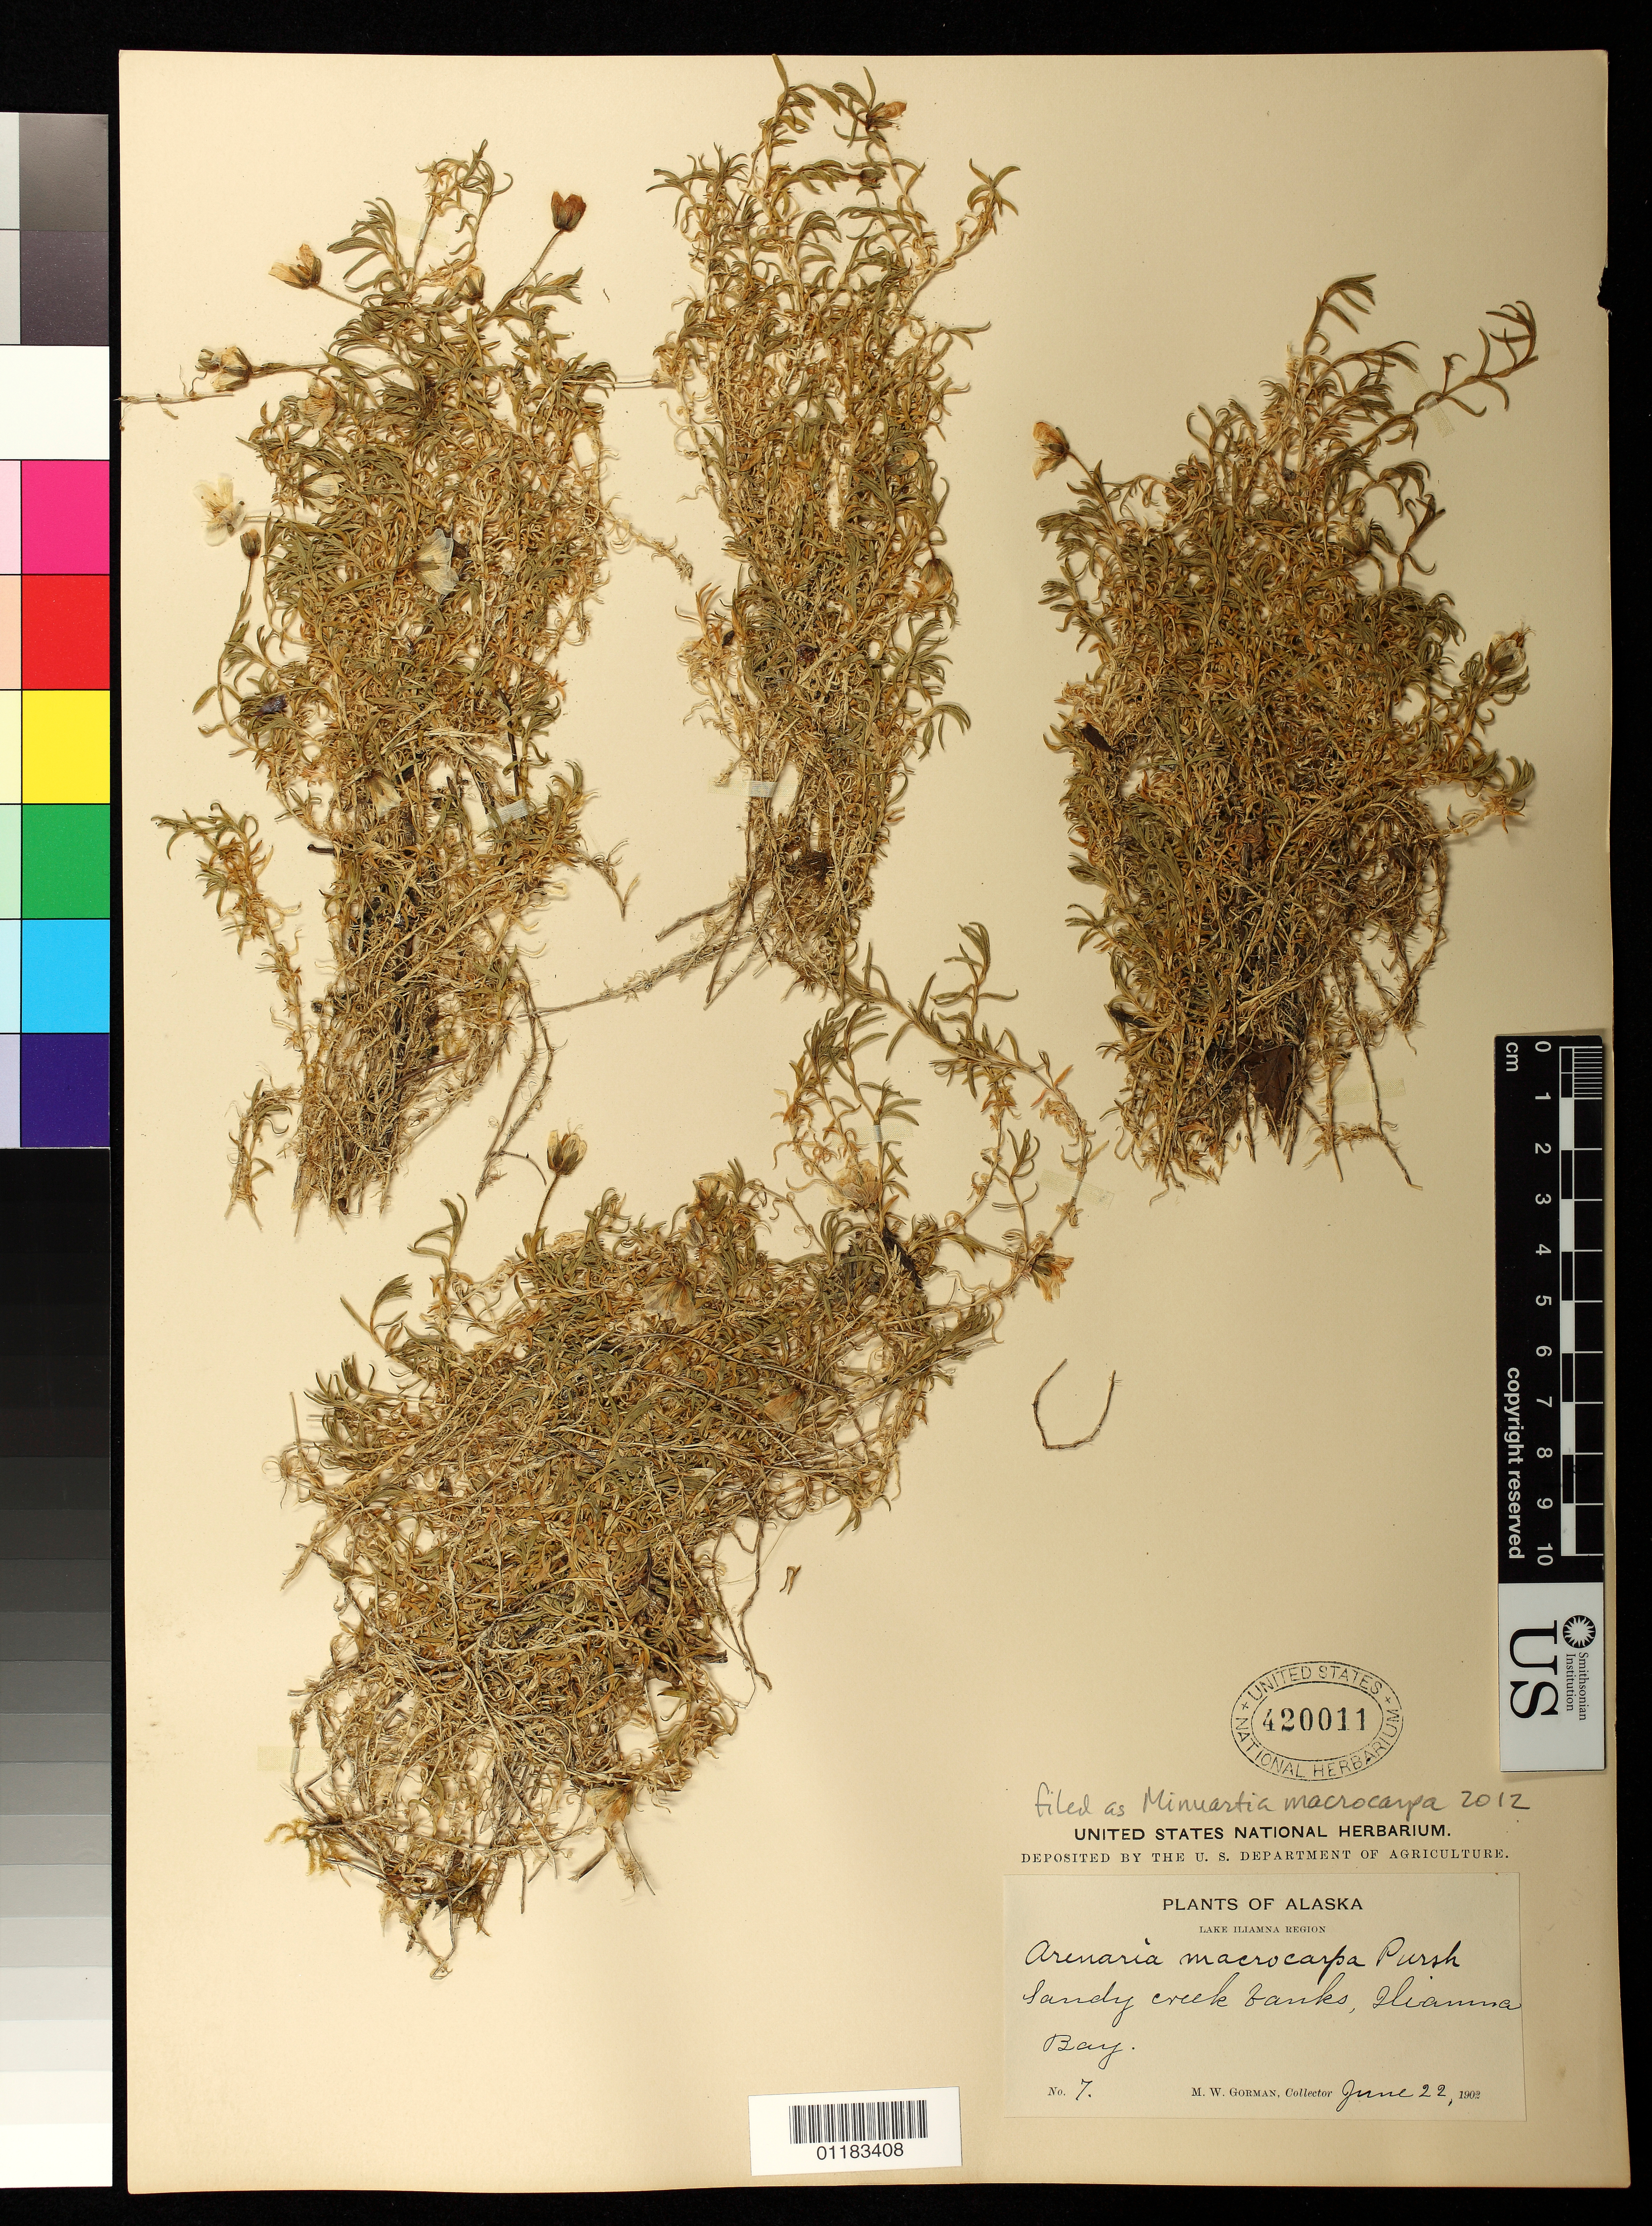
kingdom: Plantae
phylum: Tracheophyta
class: Magnoliopsida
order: Caryophyllales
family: Caryophyllaceae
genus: Pseudocherleria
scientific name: Pseudocherleria macrocarpa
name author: (Pursh) Dillenb. & Kadereit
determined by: U.S. National Herbarium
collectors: M. W. Gorman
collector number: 7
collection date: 1902-06-22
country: United States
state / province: Alaska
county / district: Lake and Peninsula Borough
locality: Sandy creek banks, Iliamna Bay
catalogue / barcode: US 420011